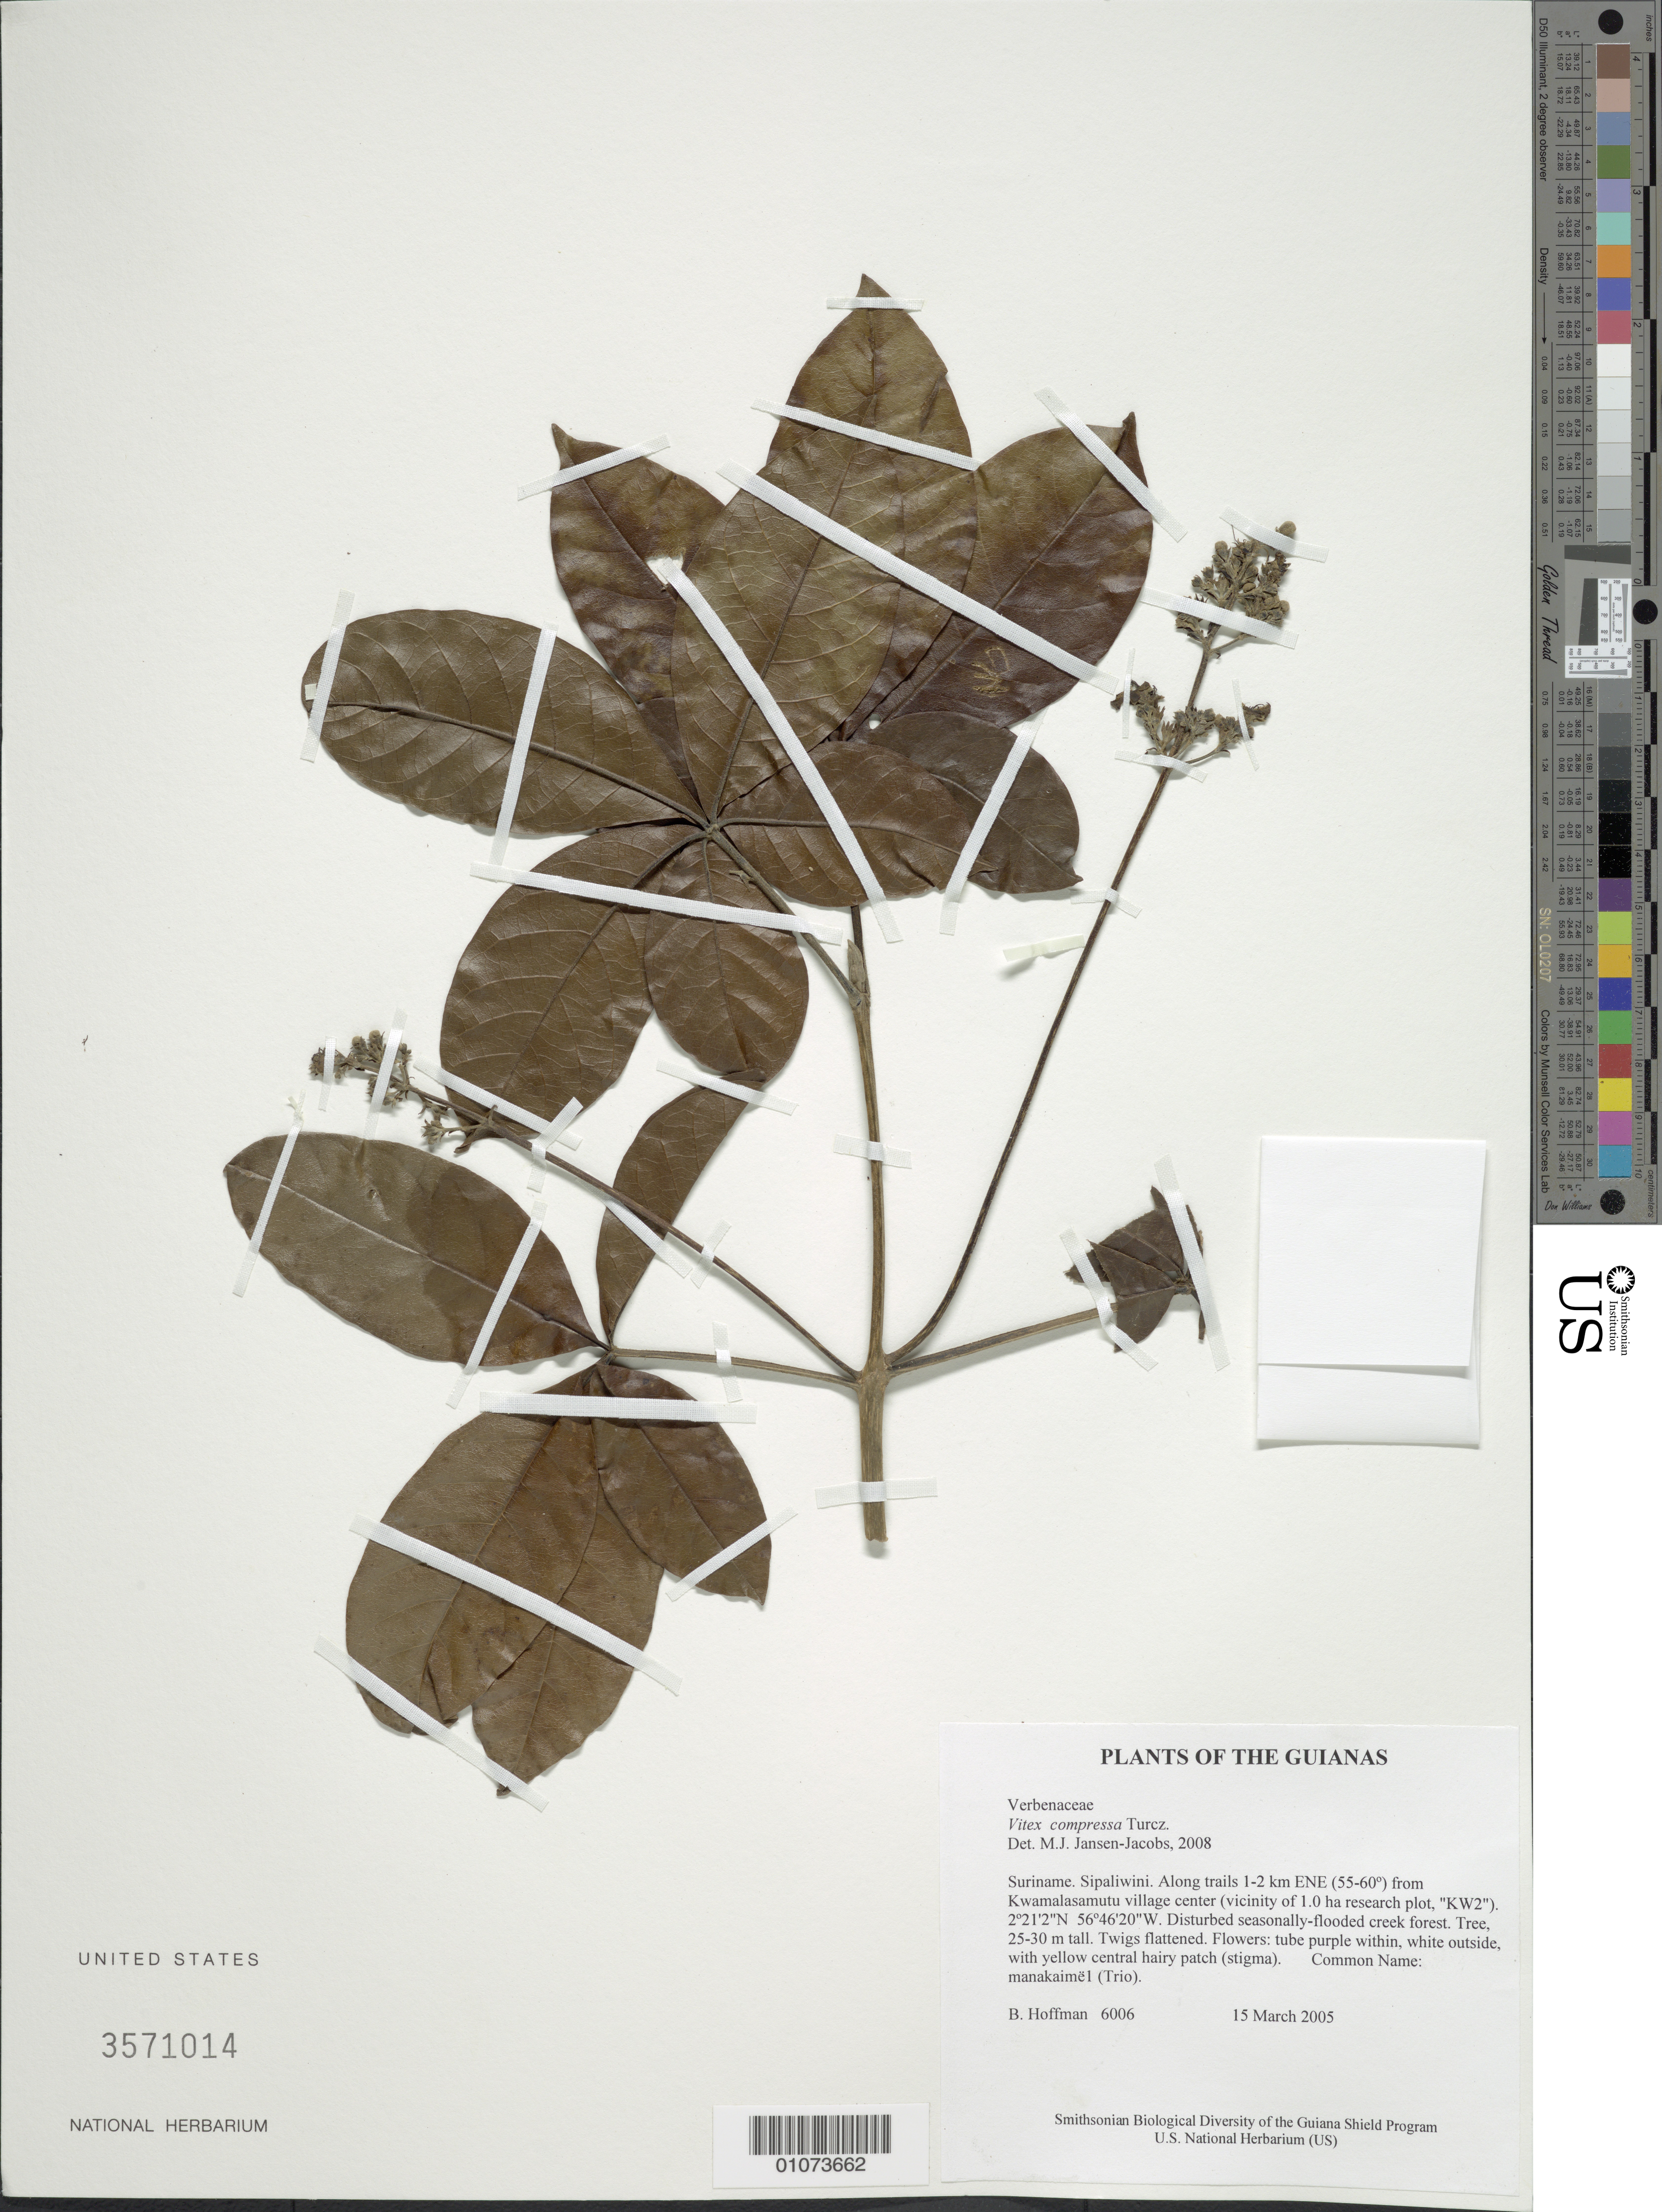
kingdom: Plantae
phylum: Tracheophyta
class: Magnoliopsida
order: Lamiales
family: Lamiaceae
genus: Vitex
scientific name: Vitex compressa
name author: Turcz.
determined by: Jansen-Jacobs, M. J., (U), Nationaal Herbarium Nederland, Utrecht University branch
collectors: B. Hoffman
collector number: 6006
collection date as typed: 15 March 2005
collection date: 2005-03-15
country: Suriname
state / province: Sipaliwini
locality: Along trails 1-2 km ENE (55-60º) from Kwamalasamutu village center (vicinity of 1.0 ha research plot, "KW2")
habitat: Disturbed seasonally-flooded creek forest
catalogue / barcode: US 3571014